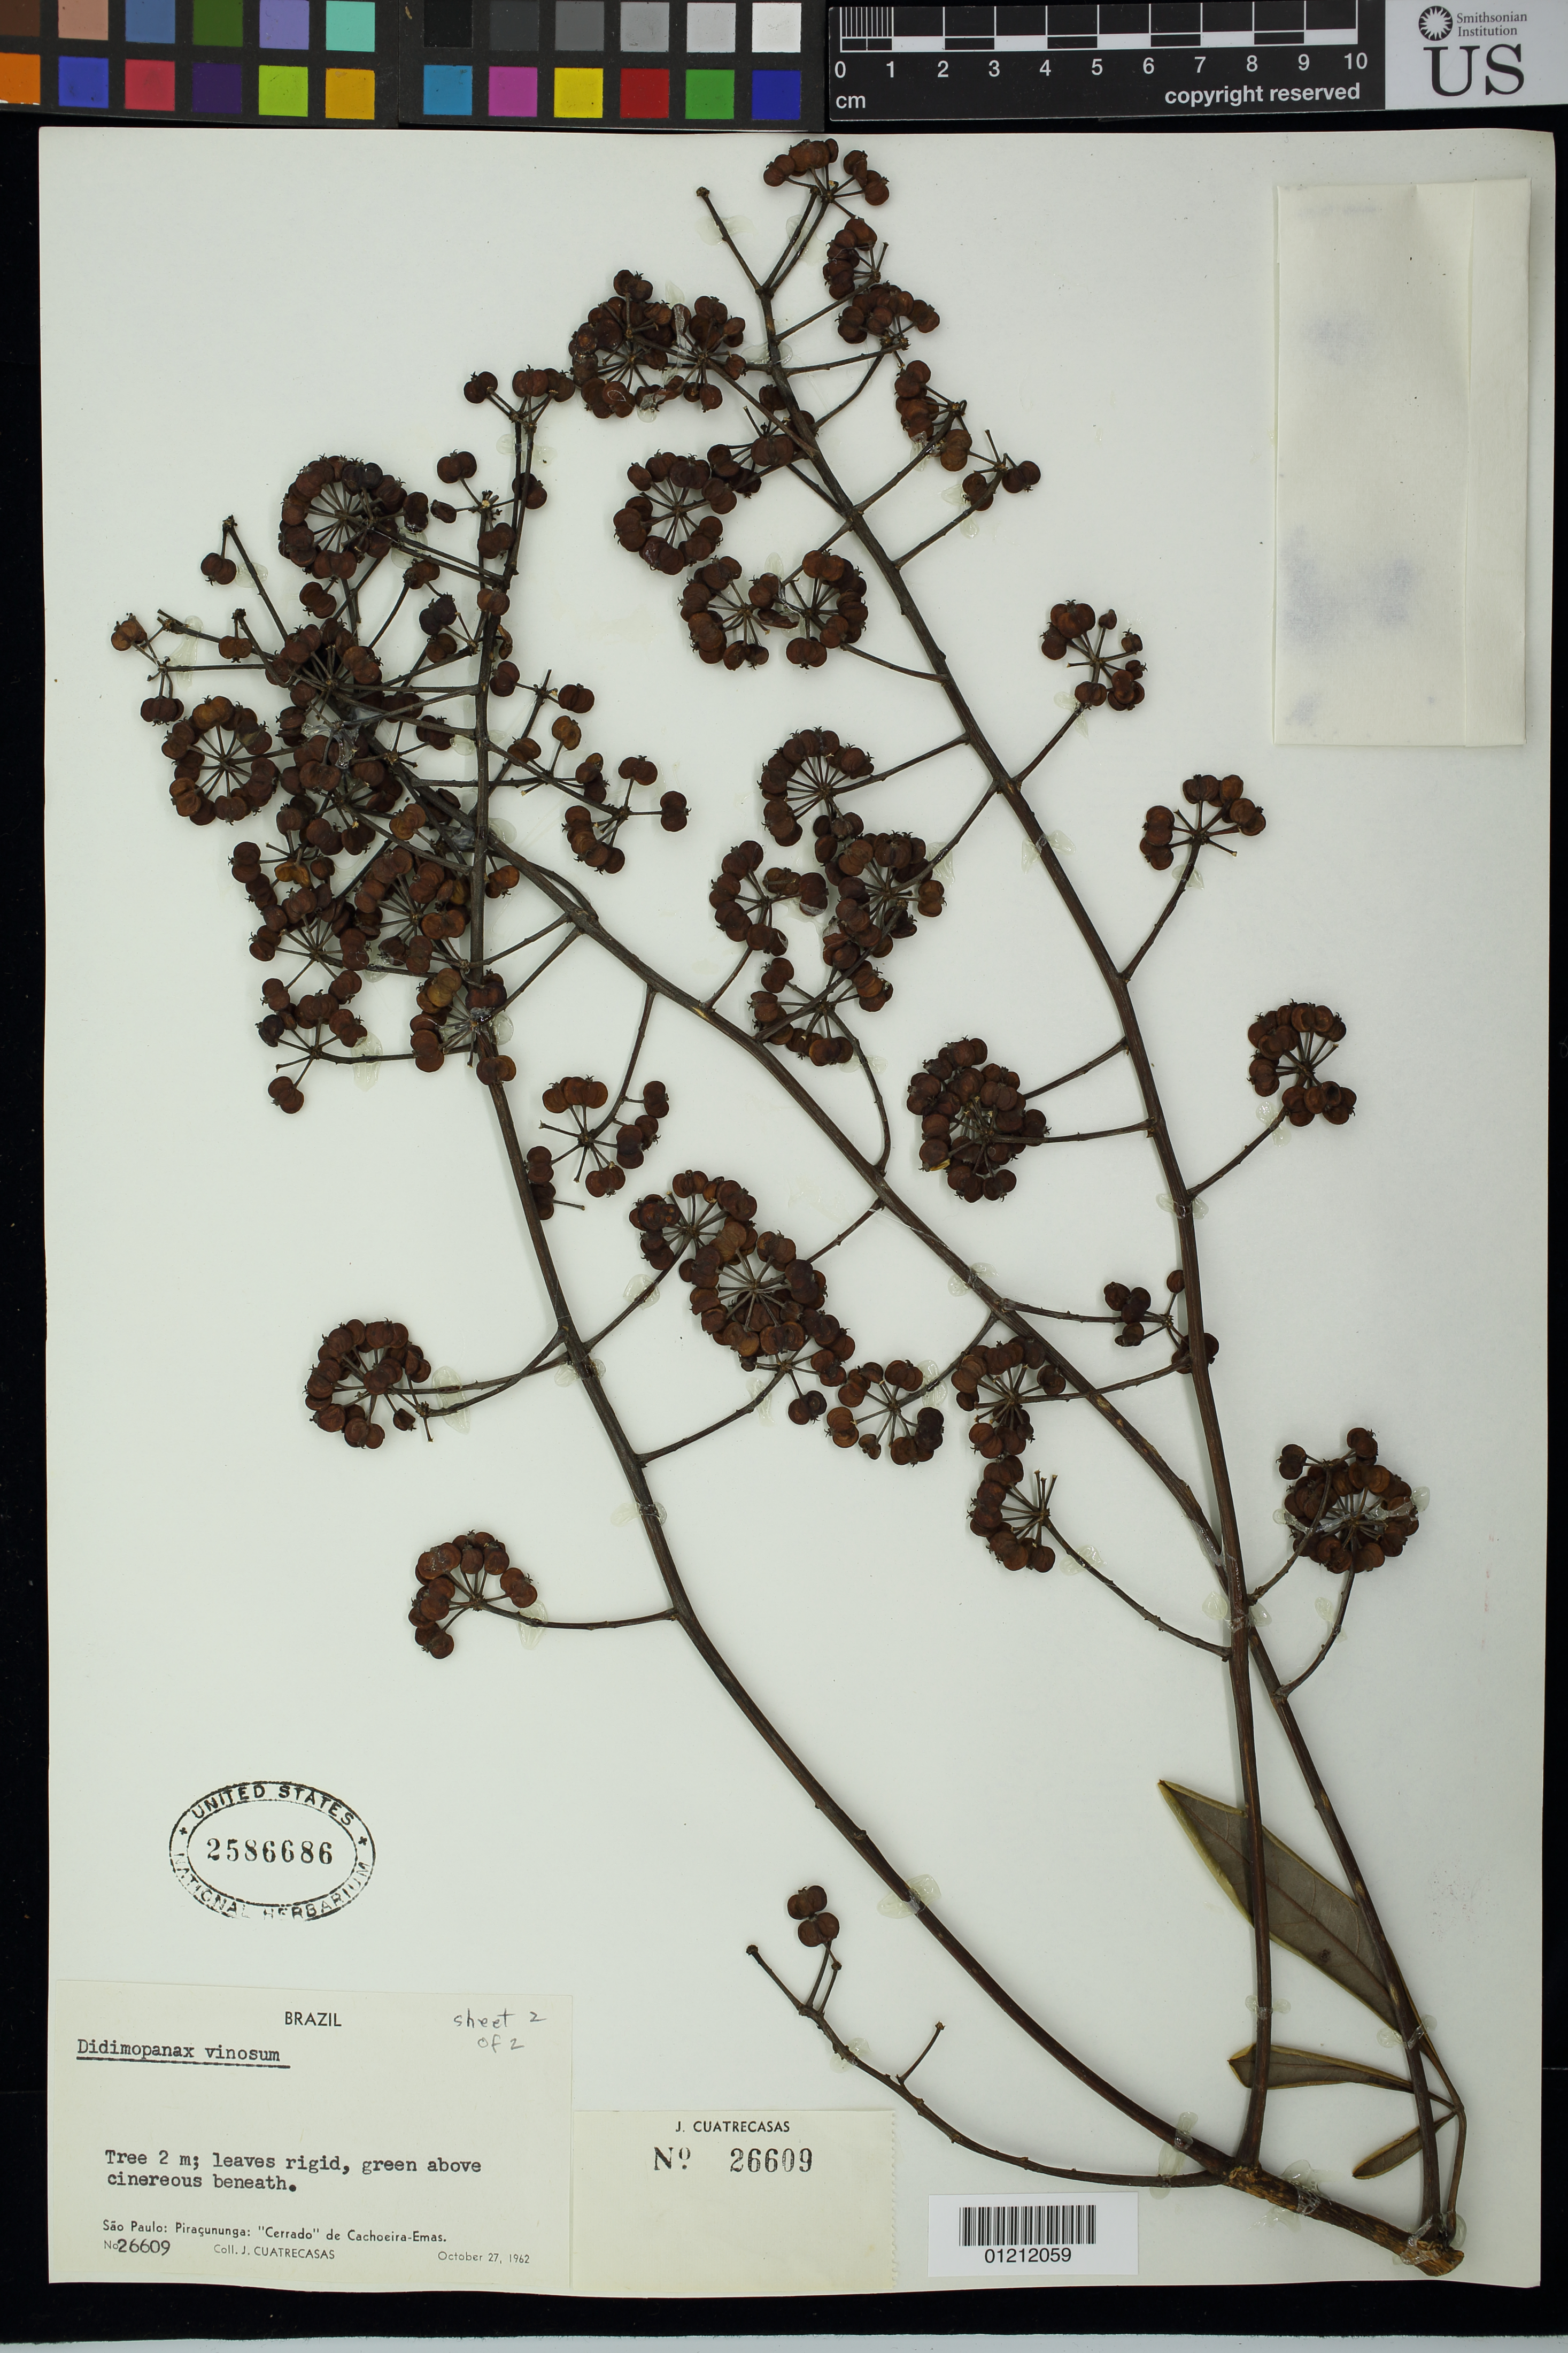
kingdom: Plantae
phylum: Tracheophyta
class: Magnoliopsida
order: Apiales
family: Araliaceae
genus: Schefflera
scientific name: Schefflera vinosa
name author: (Cham. & Schltdl.) Frodin & Fiaschi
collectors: J. Cuatrecasas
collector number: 26609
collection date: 1962-10-27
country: Brazil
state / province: São Paulo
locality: Piratununga: "Cerrado" de Cachoeira-Emas.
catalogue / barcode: US 2586686